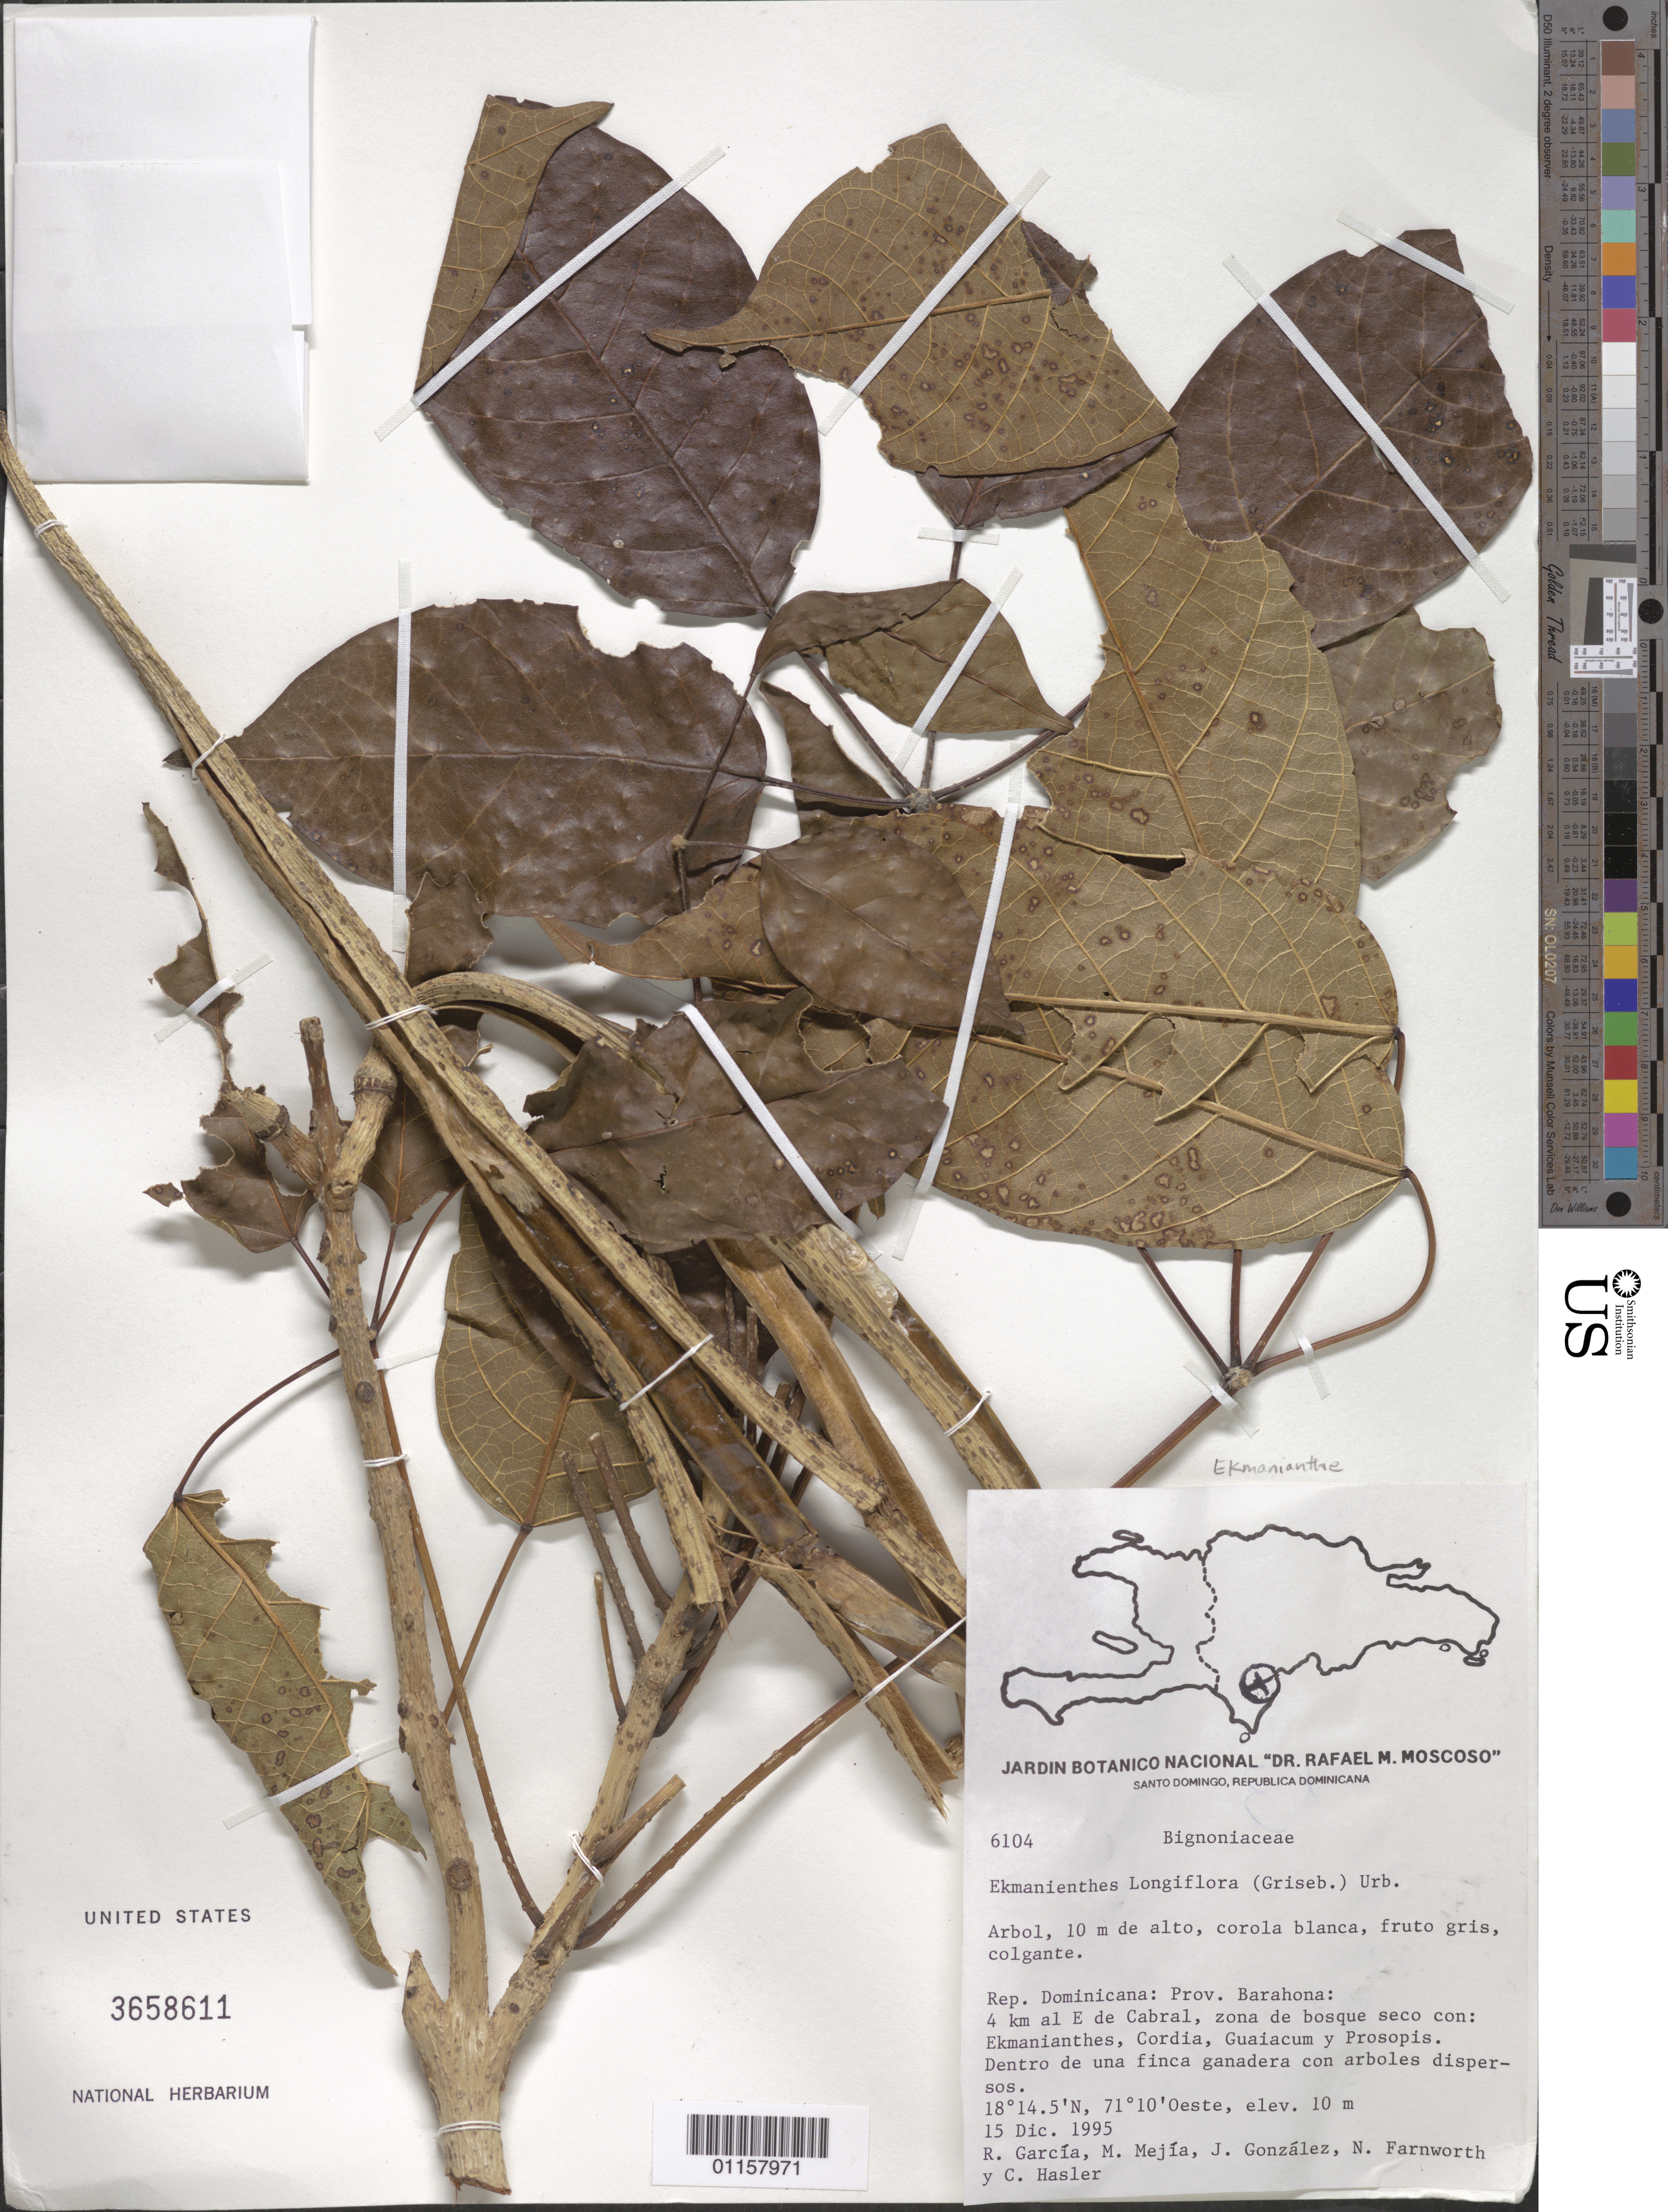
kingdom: Plantae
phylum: Tracheophyta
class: Magnoliopsida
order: Lamiales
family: Bignoniaceae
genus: Ekmanianthe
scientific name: Ekmanianthe longiflora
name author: (Griseb.) Urb.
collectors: R. García, M. Mejia, J. González, N. Farnworth & C. Hasler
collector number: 6104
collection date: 1995-12-15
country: Dominican Republic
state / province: Barahona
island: Hispaniola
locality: Cabral; 4 km al E de Cabral.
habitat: Zona de bosque seco con: Ekmananthe, Cordia, Guaiacum y Prosopis. Dentro de una finca ganadera con arboles dispersos.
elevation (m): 10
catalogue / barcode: US 3658611